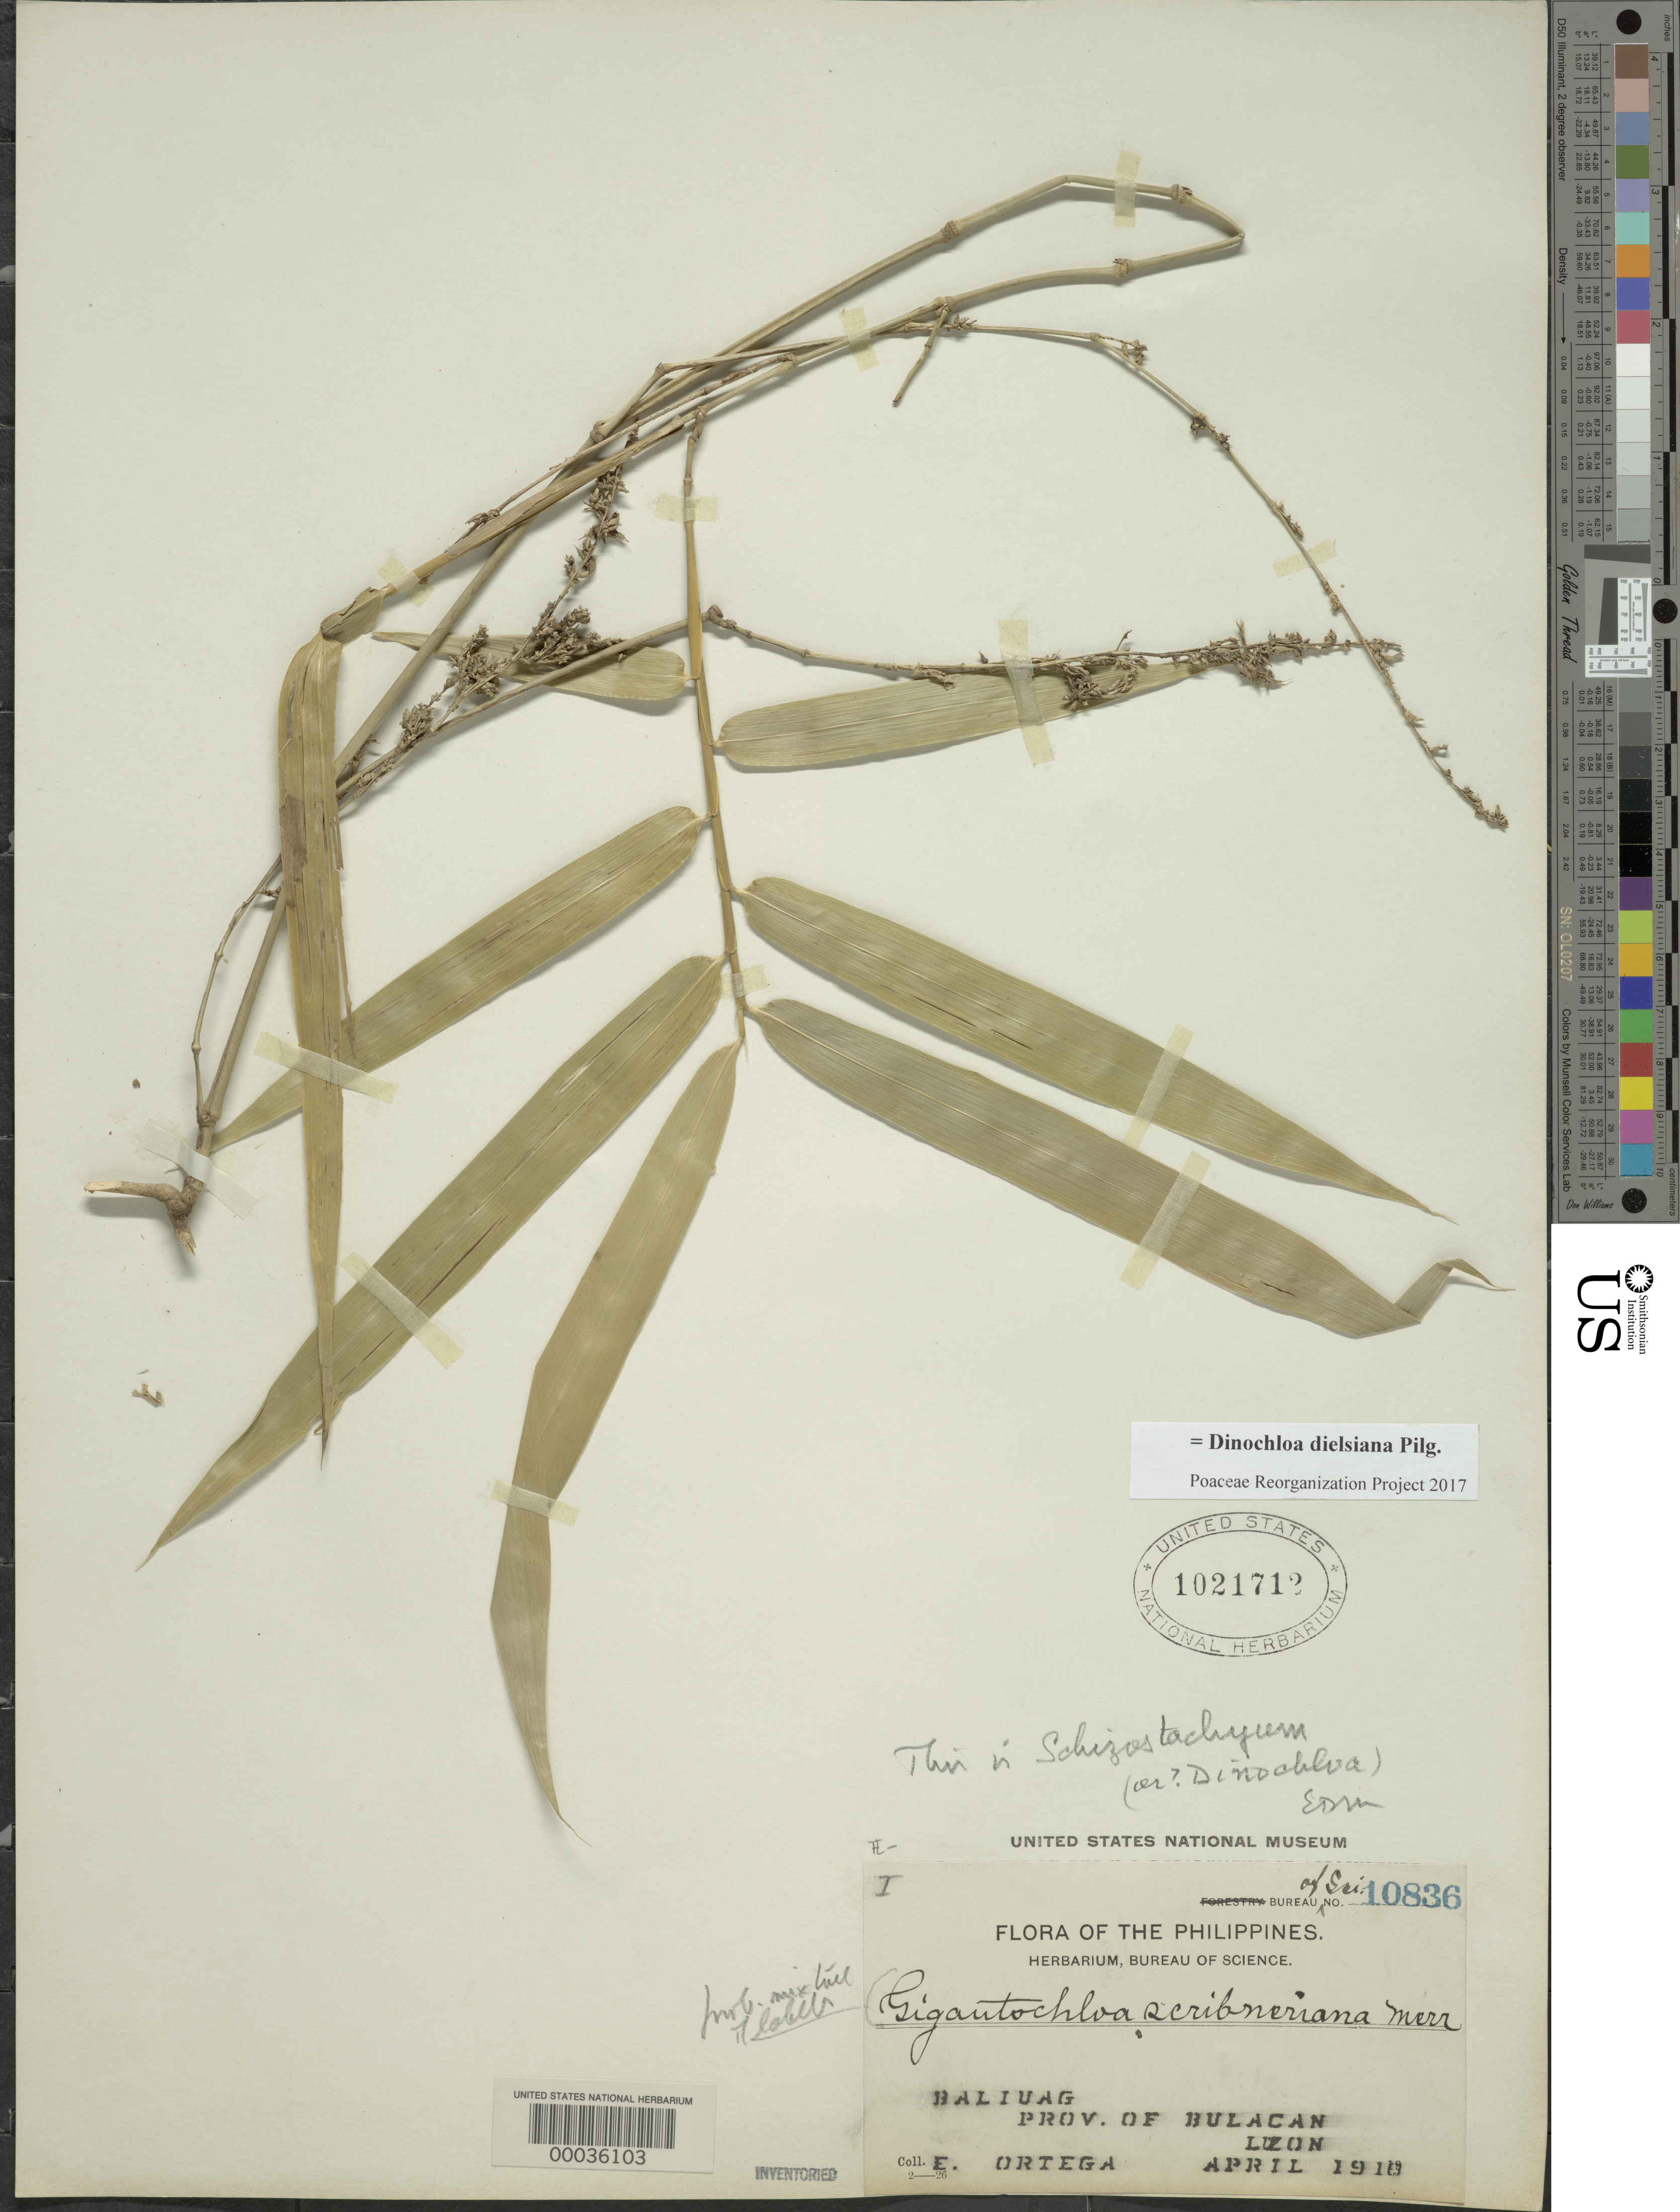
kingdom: Plantae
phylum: Tracheophyta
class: Liliopsida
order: Poales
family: Poaceae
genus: Dinochloa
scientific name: Dinochloa dielsiana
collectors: E. Ortega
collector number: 10836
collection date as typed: Apr 1910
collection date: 1910-04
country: Philippines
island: Luzon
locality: Baliuag, bulacan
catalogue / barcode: US 1021712